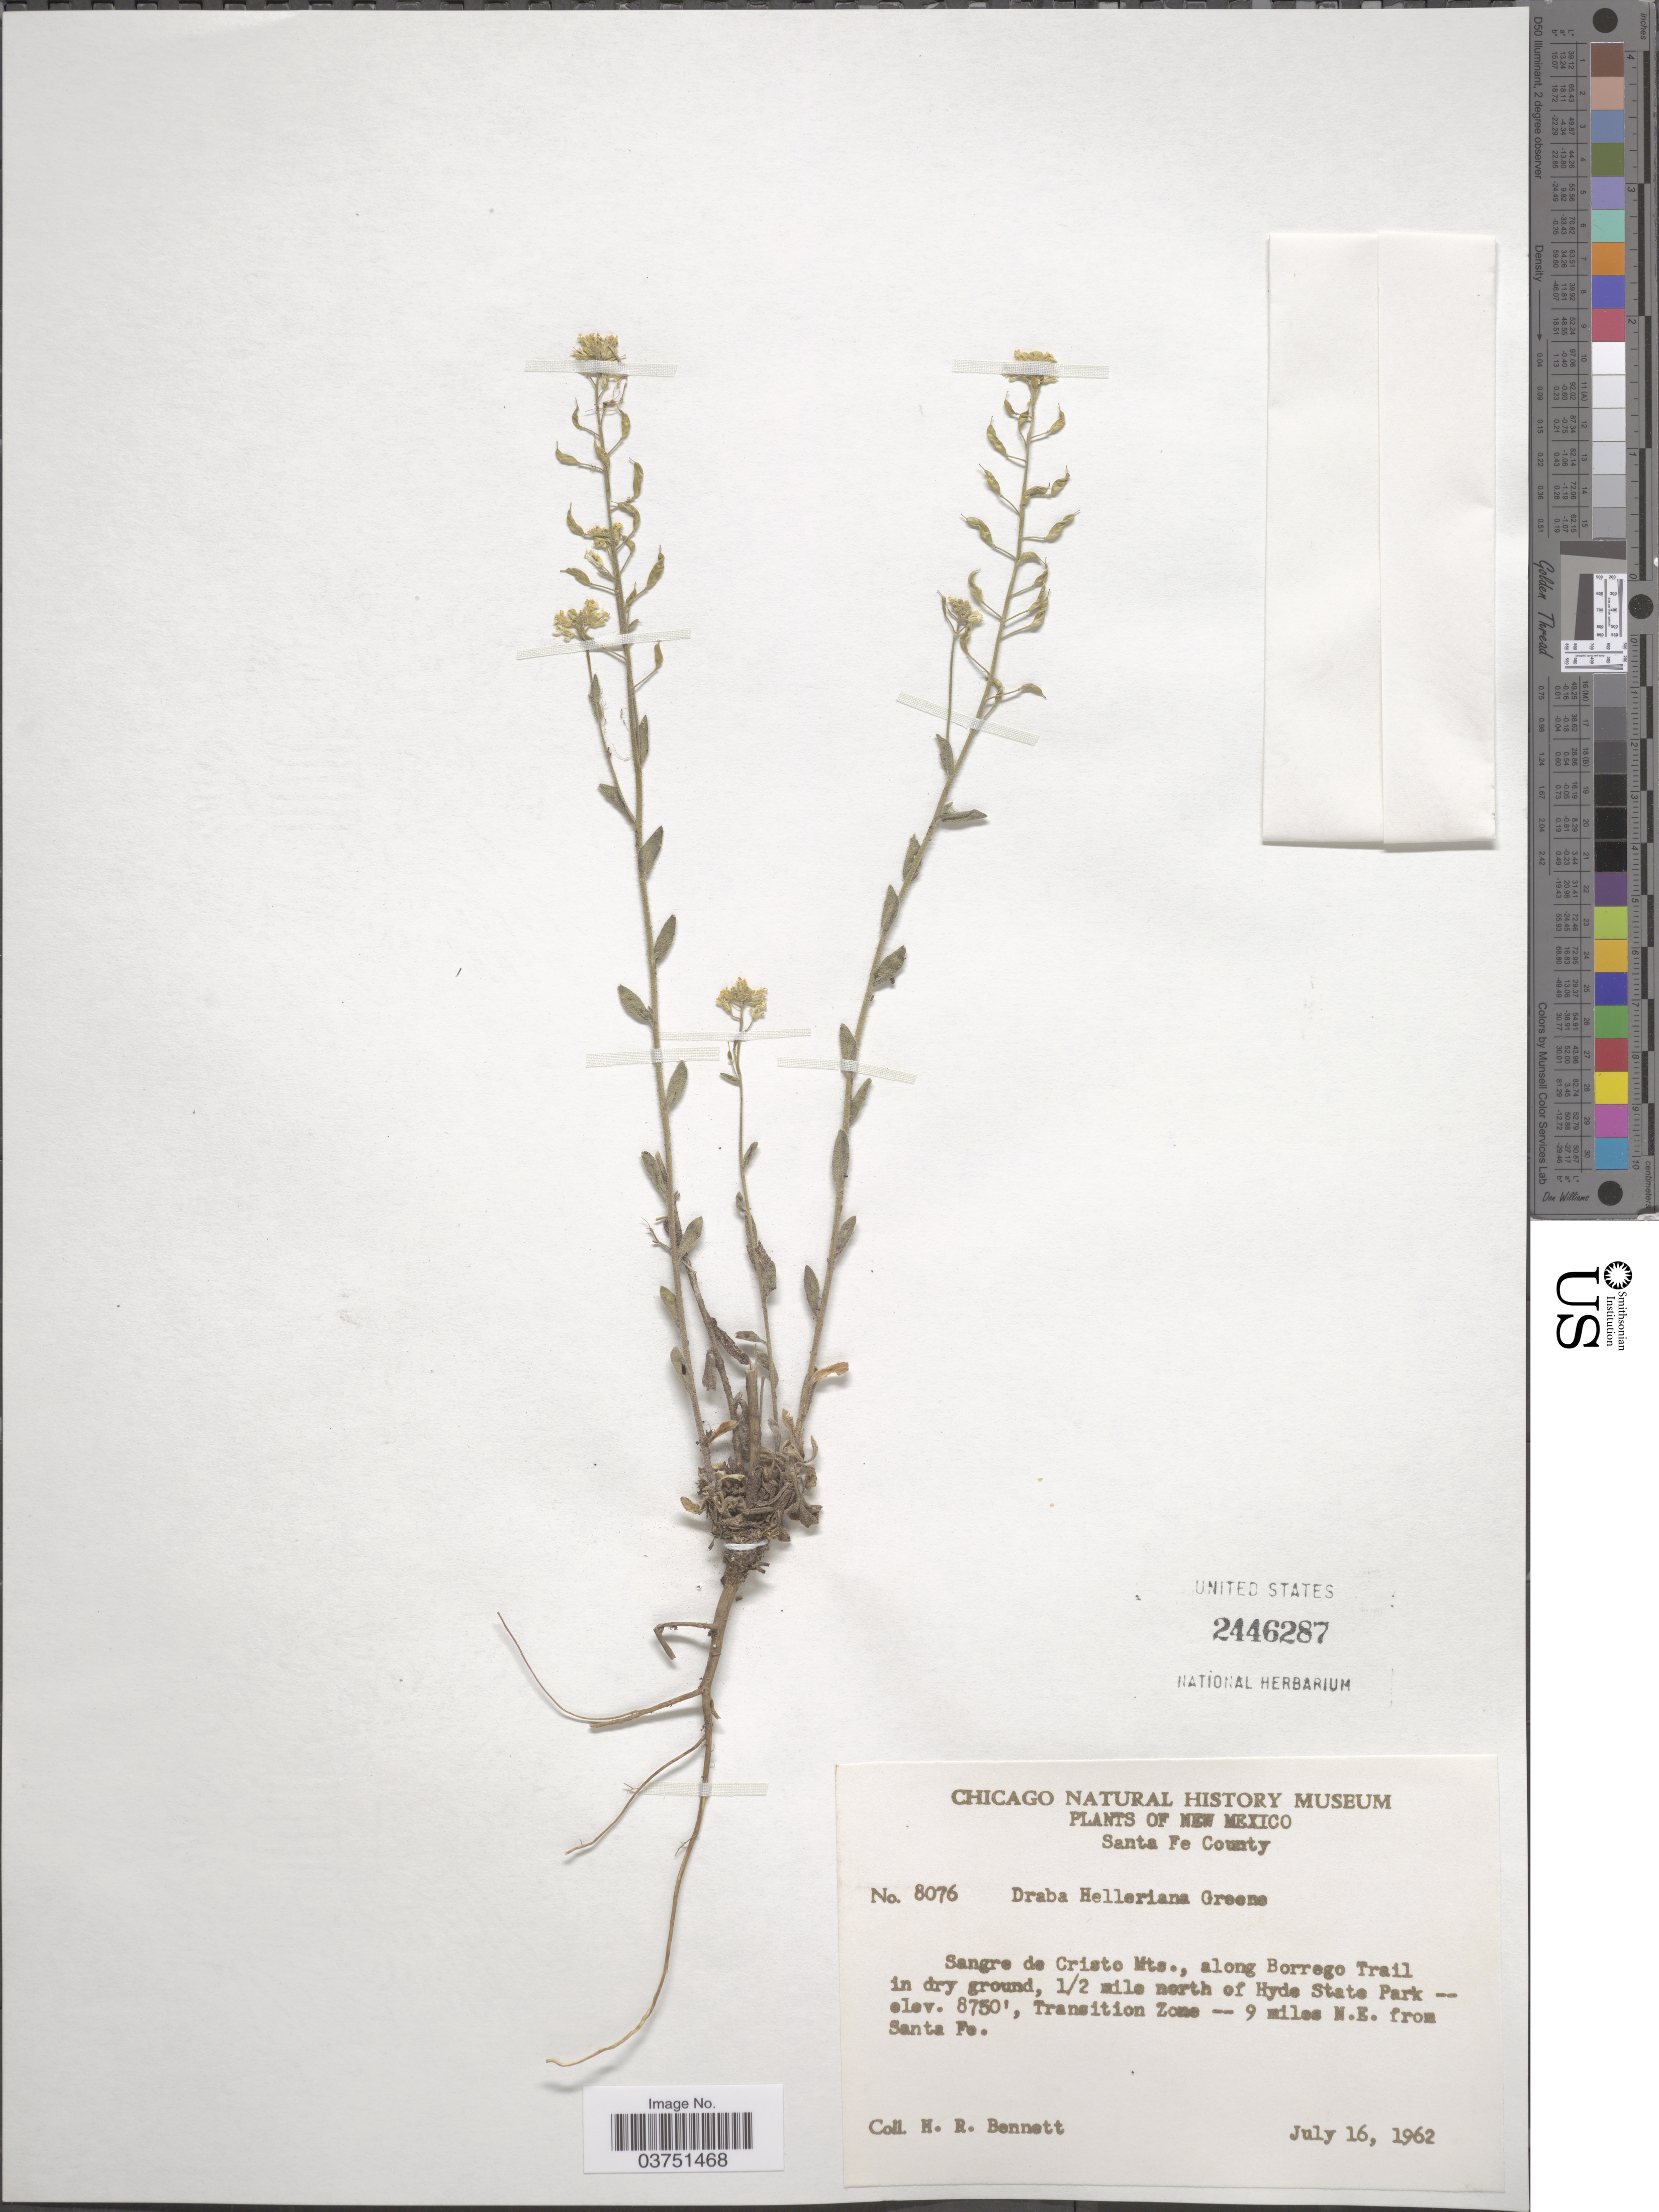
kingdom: Plantae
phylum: Tracheophyta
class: Magnoliopsida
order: Brassicales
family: Brassicaceae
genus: Draba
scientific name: Draba helleriana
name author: Greene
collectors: H. R. Bennett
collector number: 8076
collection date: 1962-07-16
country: United States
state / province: New Mexico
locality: Santa Fe County; Sangre de Cristo Mts., along Borrego Trail, 1/2 mile north of Hyde State Park. Transition Zone -- 9 miles N.E. from Santa Fe.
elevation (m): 2667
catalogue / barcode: US 2446287